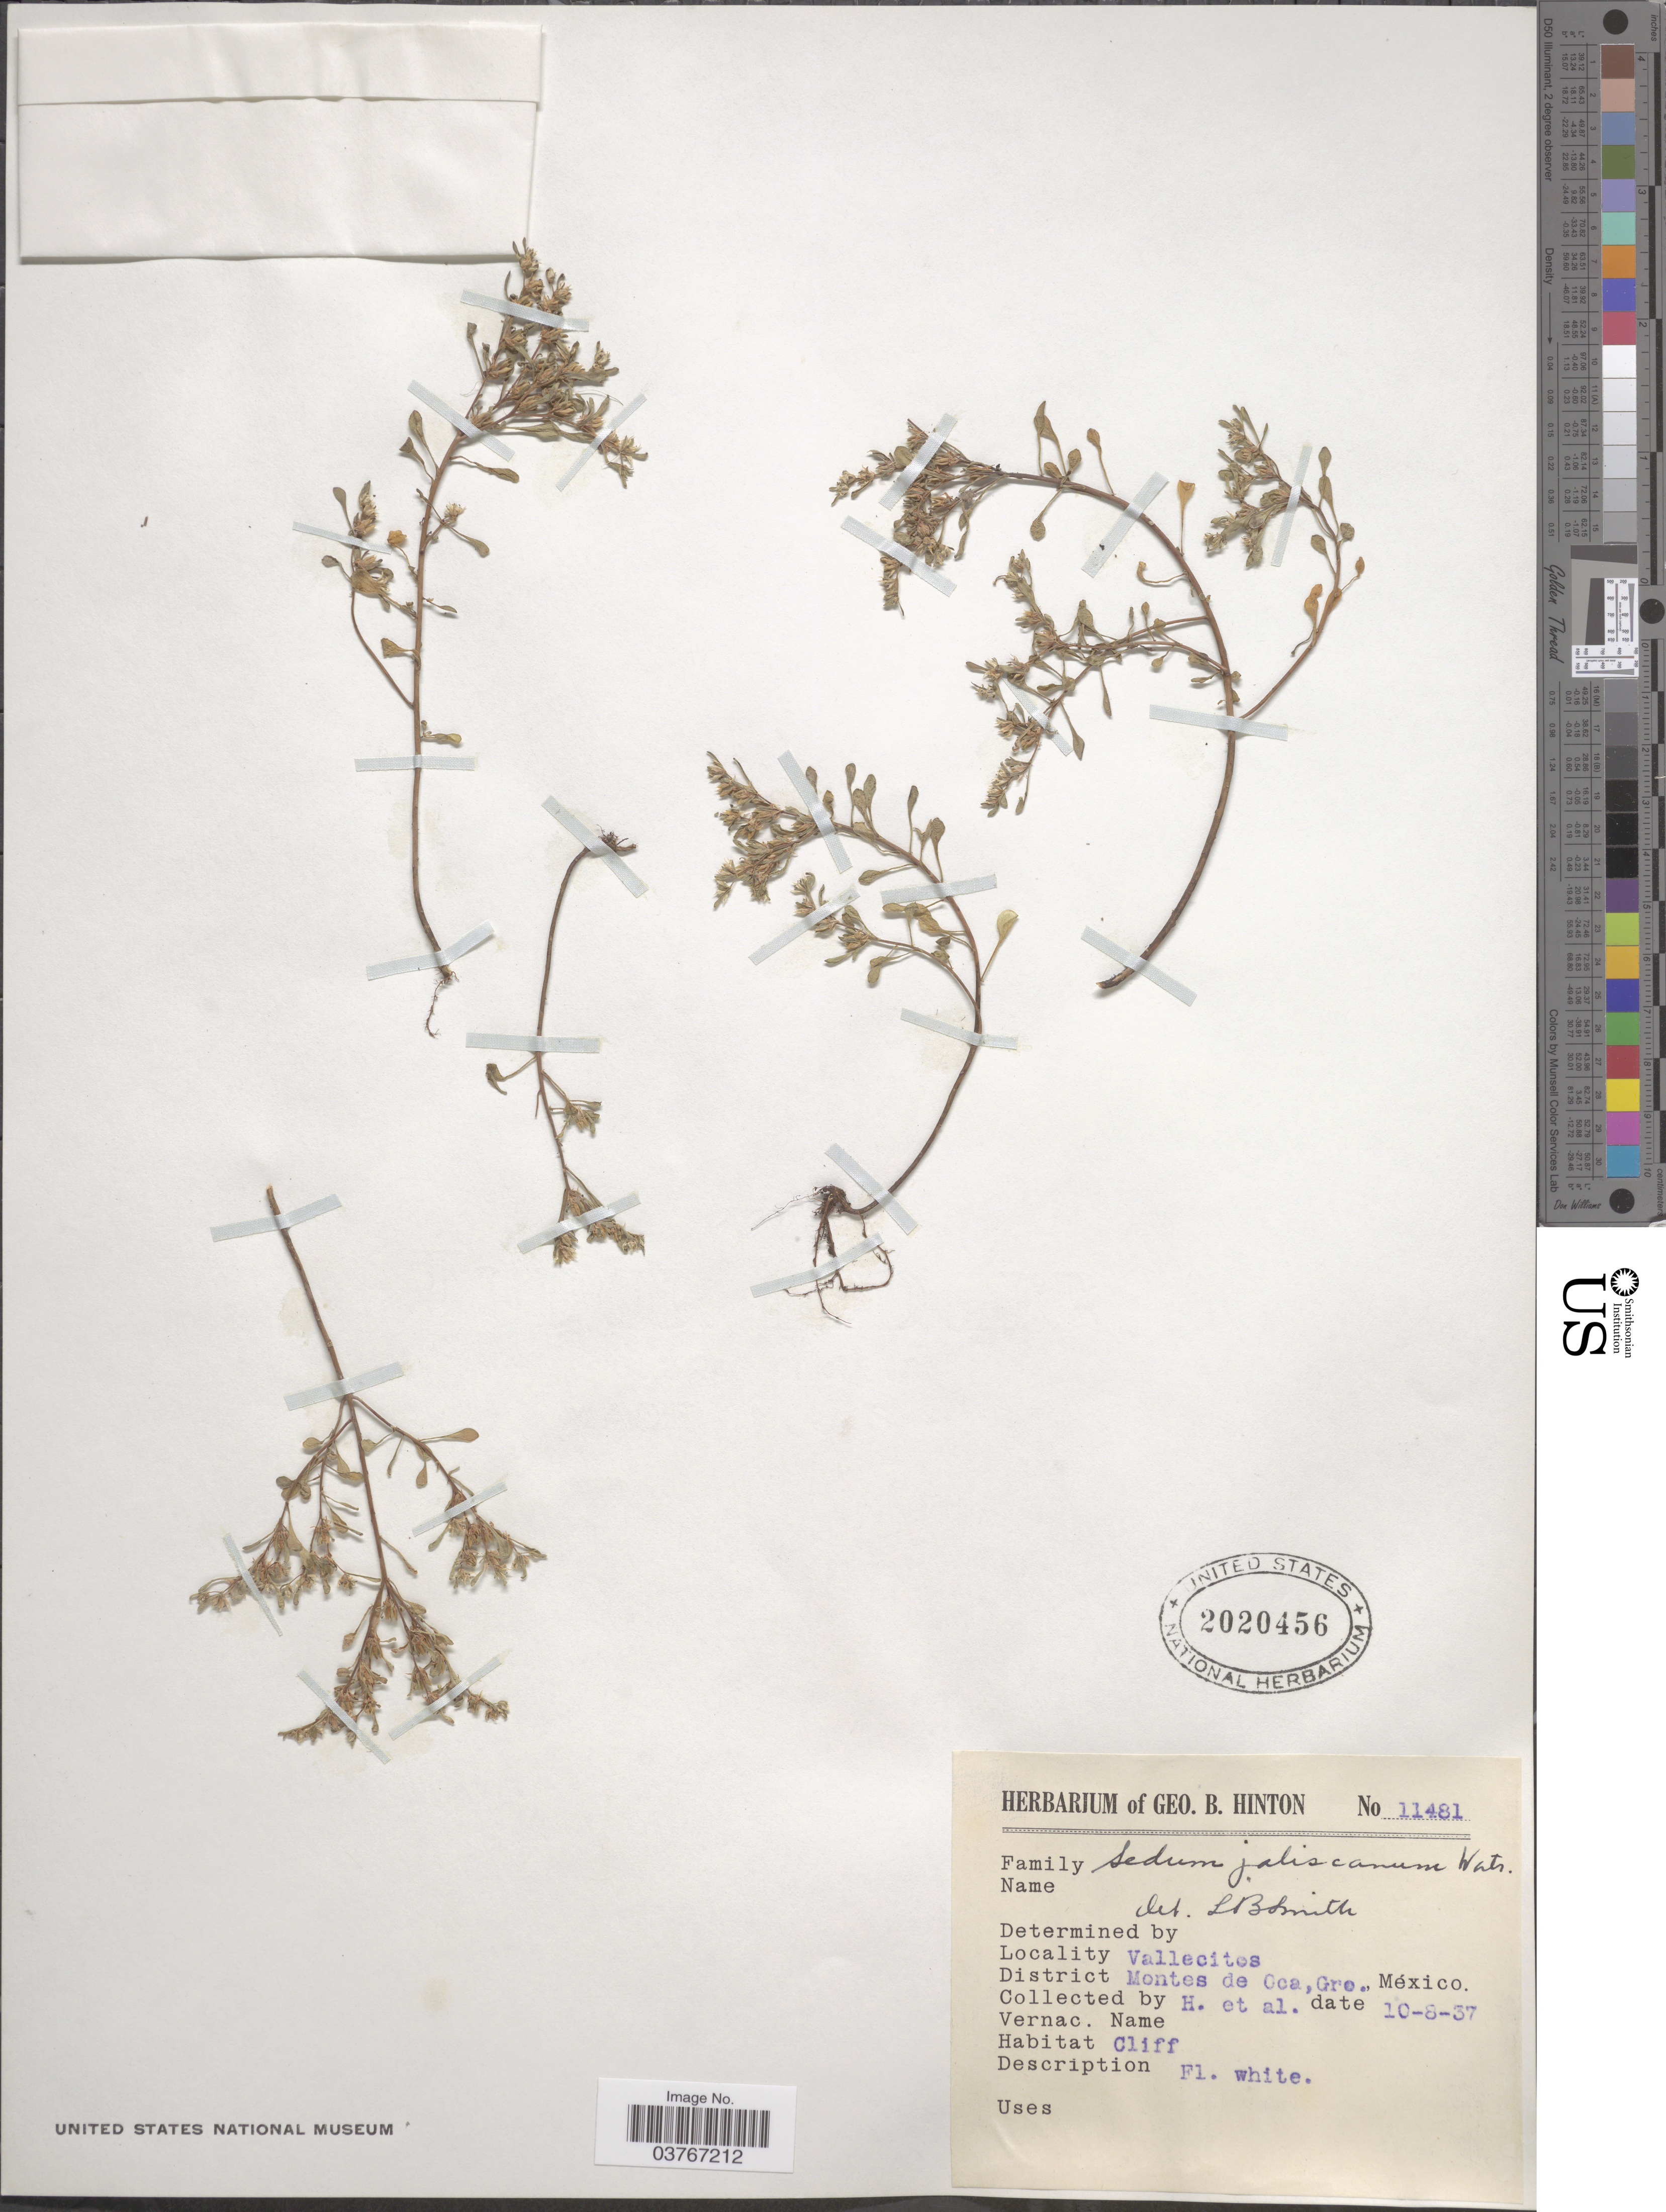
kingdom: Plantae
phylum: Tracheophyta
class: Magnoliopsida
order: Saxifragales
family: Crassulaceae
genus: Sedum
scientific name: Sedum jaliscanum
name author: S. Watson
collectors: G. B. Hinton & et al.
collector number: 11481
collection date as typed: Transcribed d/m/y: 10/8/37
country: Mexico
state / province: Guerrero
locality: Vallecitos, District Montes de Oca.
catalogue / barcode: US 2020456